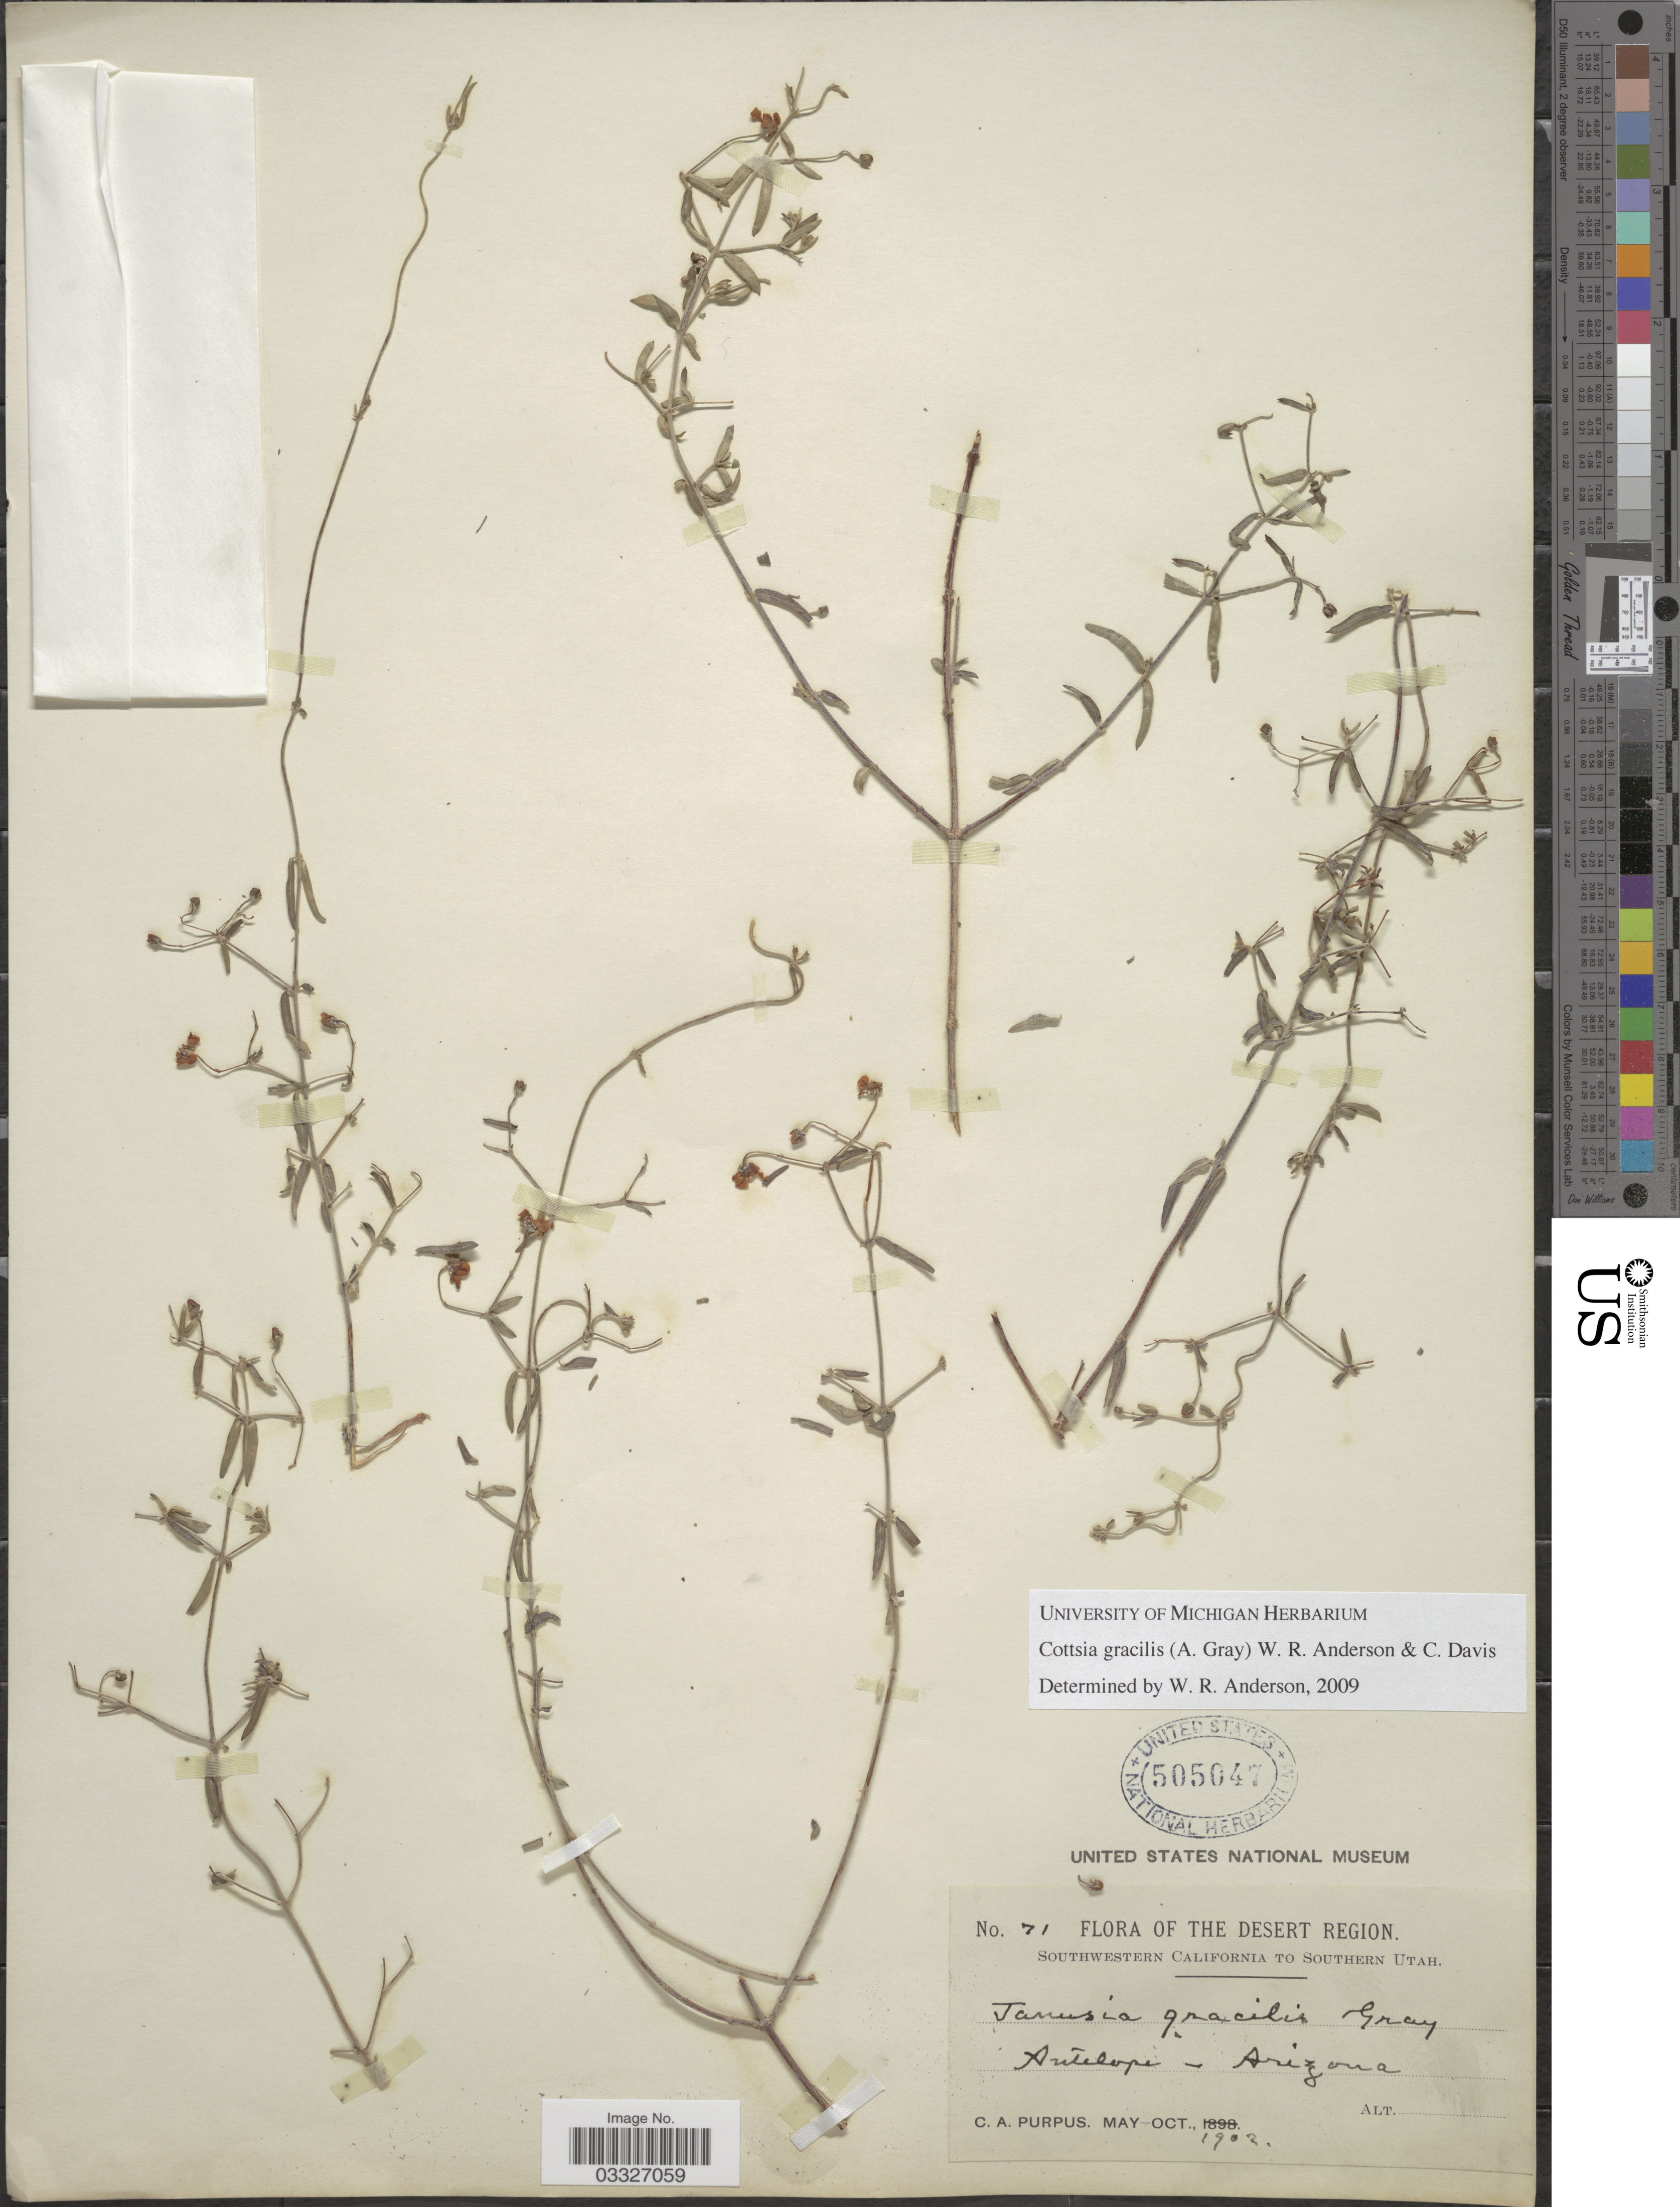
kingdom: Plantae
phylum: Tracheophyta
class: Magnoliopsida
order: Malpighiales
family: Malpighiaceae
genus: Cottsia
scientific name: Cottsia gracilis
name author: (A. Gray) W.R. Anderson & C. Davis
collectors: C. A. Purpus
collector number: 71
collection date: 1902-05/1902-10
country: United States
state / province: Arizona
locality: Antelope. Desert Region.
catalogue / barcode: US 505047